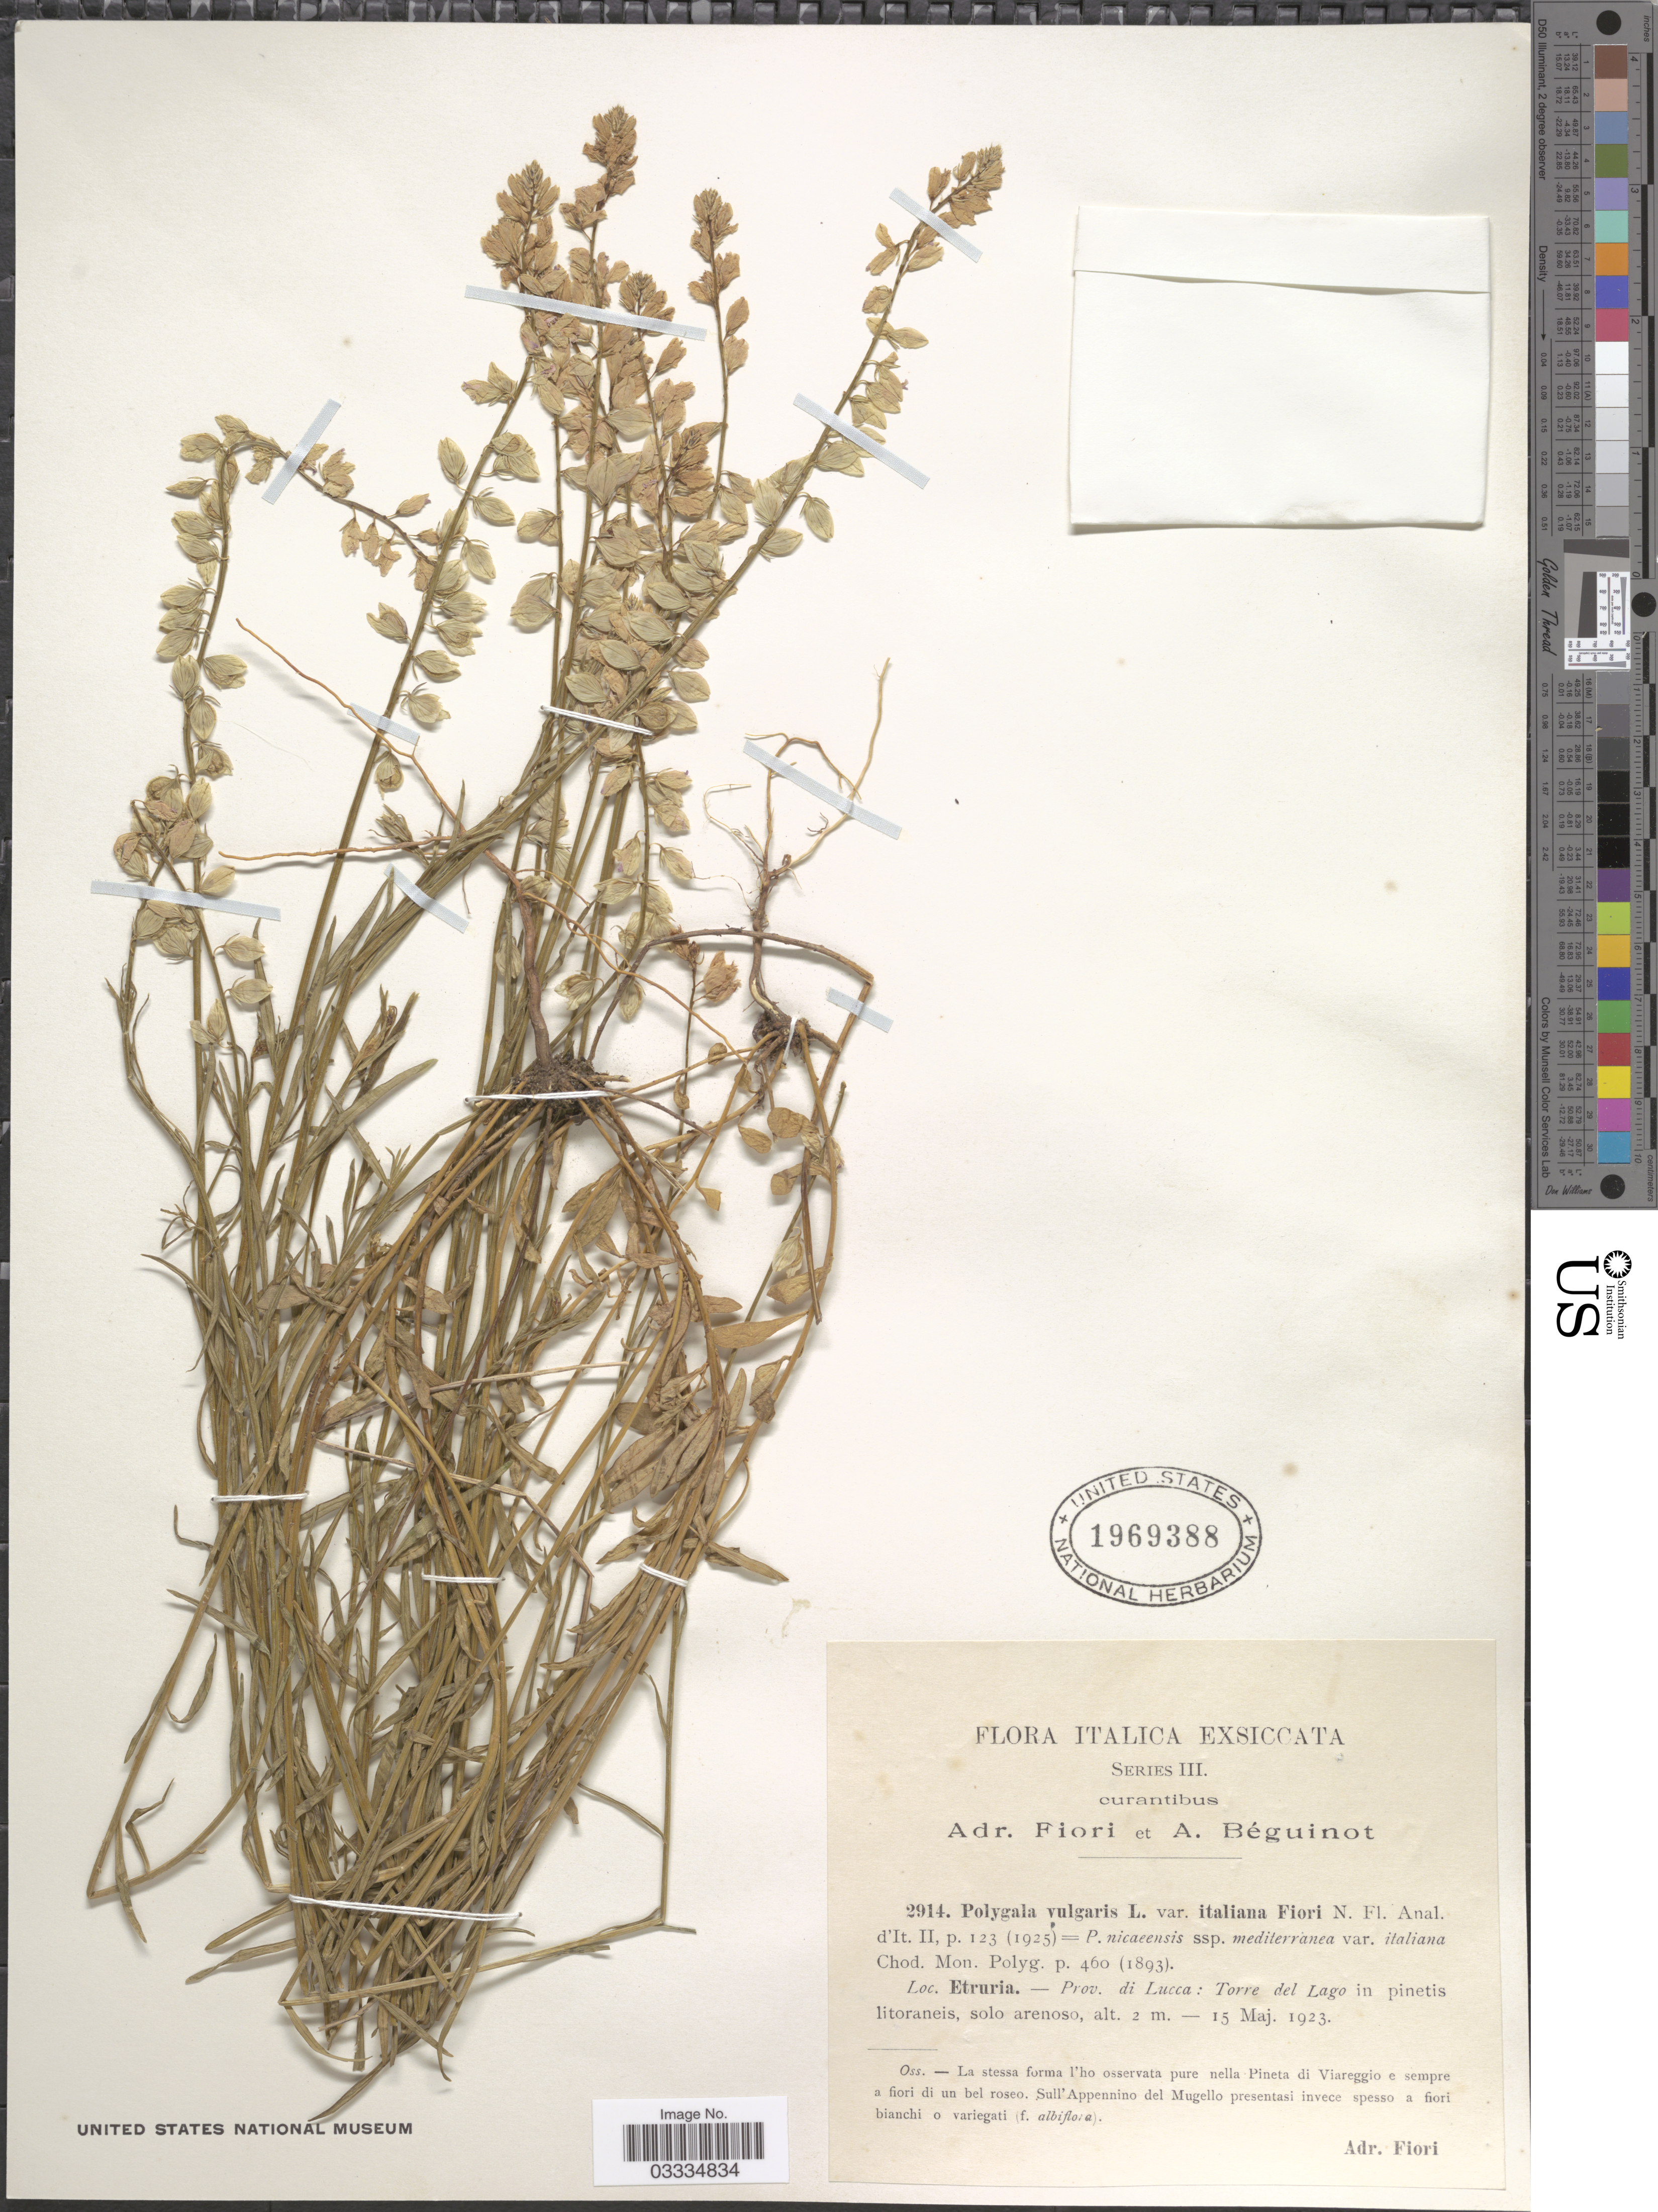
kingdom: Plantae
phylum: Tracheophyta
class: Magnoliopsida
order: Fabales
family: Polygalaceae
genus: Polygala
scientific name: Polygala vulgaris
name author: L.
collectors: A. Fiori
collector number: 2914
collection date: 1923-05-15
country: Italy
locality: Etruria. Prov. di Lucca: Torre del Lago in pinetis litoraneis.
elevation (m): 2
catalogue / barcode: US 1969388